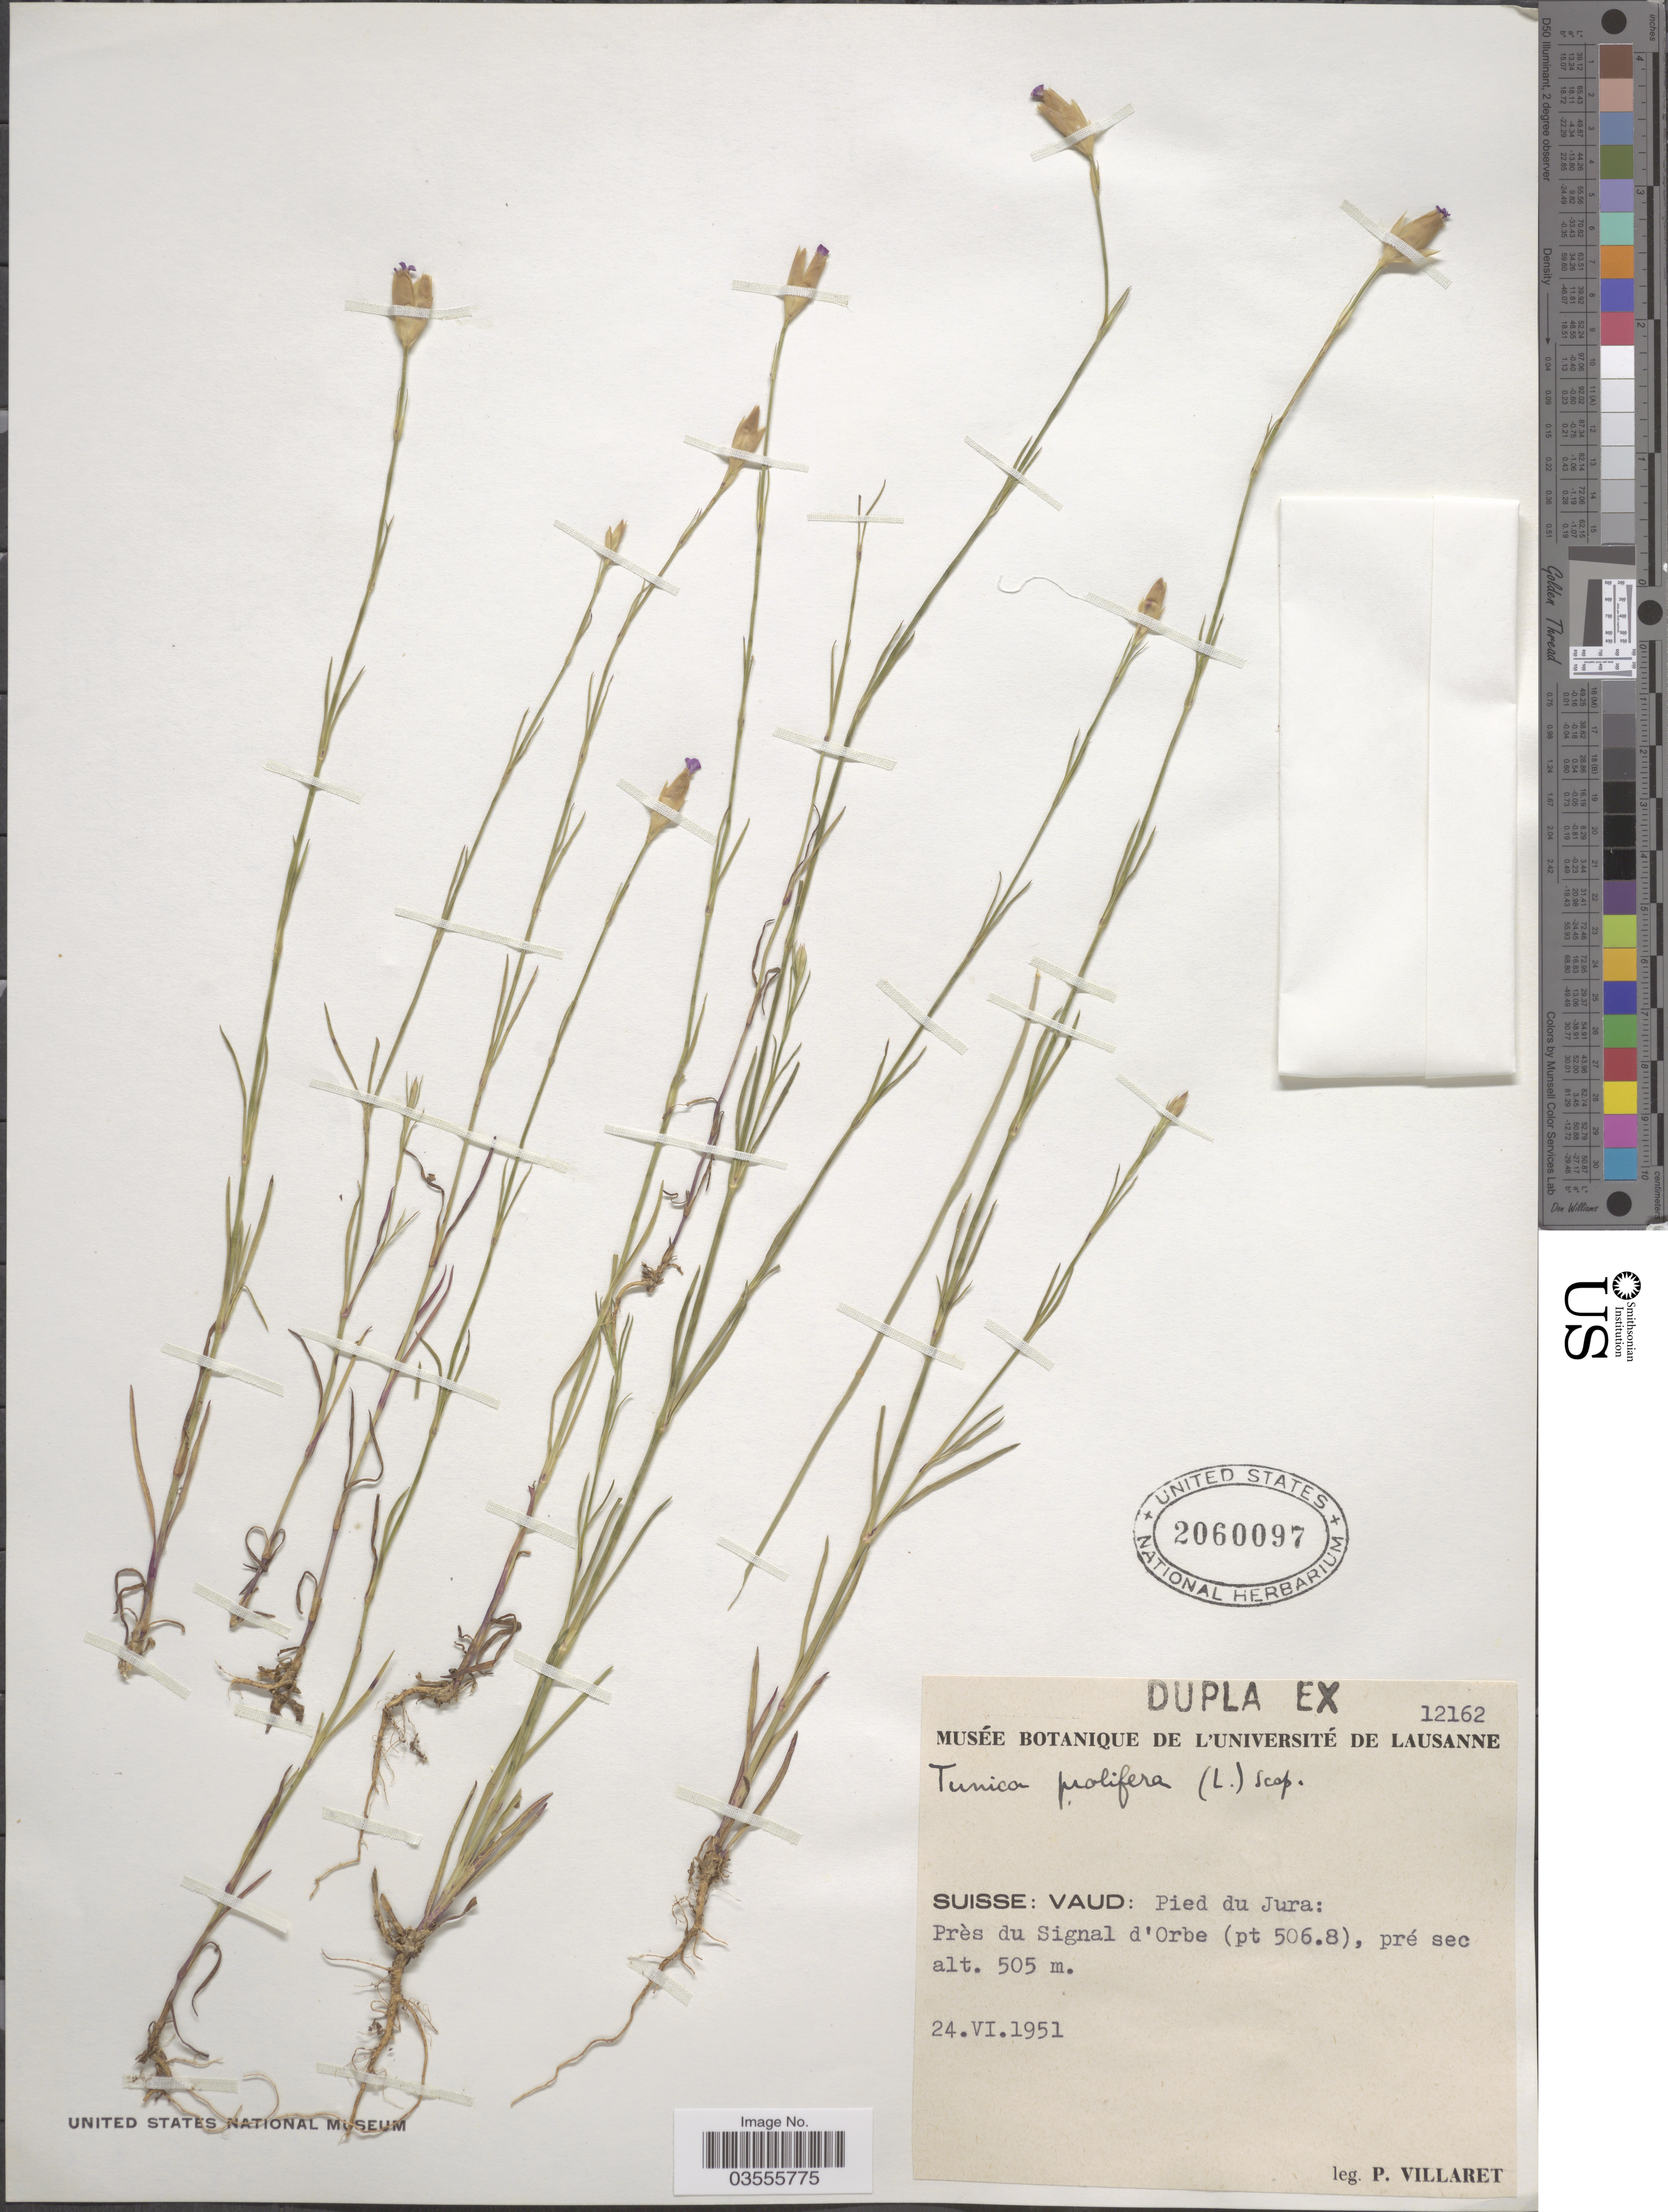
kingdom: Plantae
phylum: Tracheophyta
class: Magnoliopsida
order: Caryophyllales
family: Caryophyllaceae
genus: Petrorhagia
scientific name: Petrorhagia prolifera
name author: (L.) P.W. Ball & Heywood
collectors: P. Villaret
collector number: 12162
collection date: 1951-06-24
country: Switzerland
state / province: Vaud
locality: Suisse: Pied du Jura: Près du Signal d'Orbe (pt 506.8), pré sec.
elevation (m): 505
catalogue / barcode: US 2060097